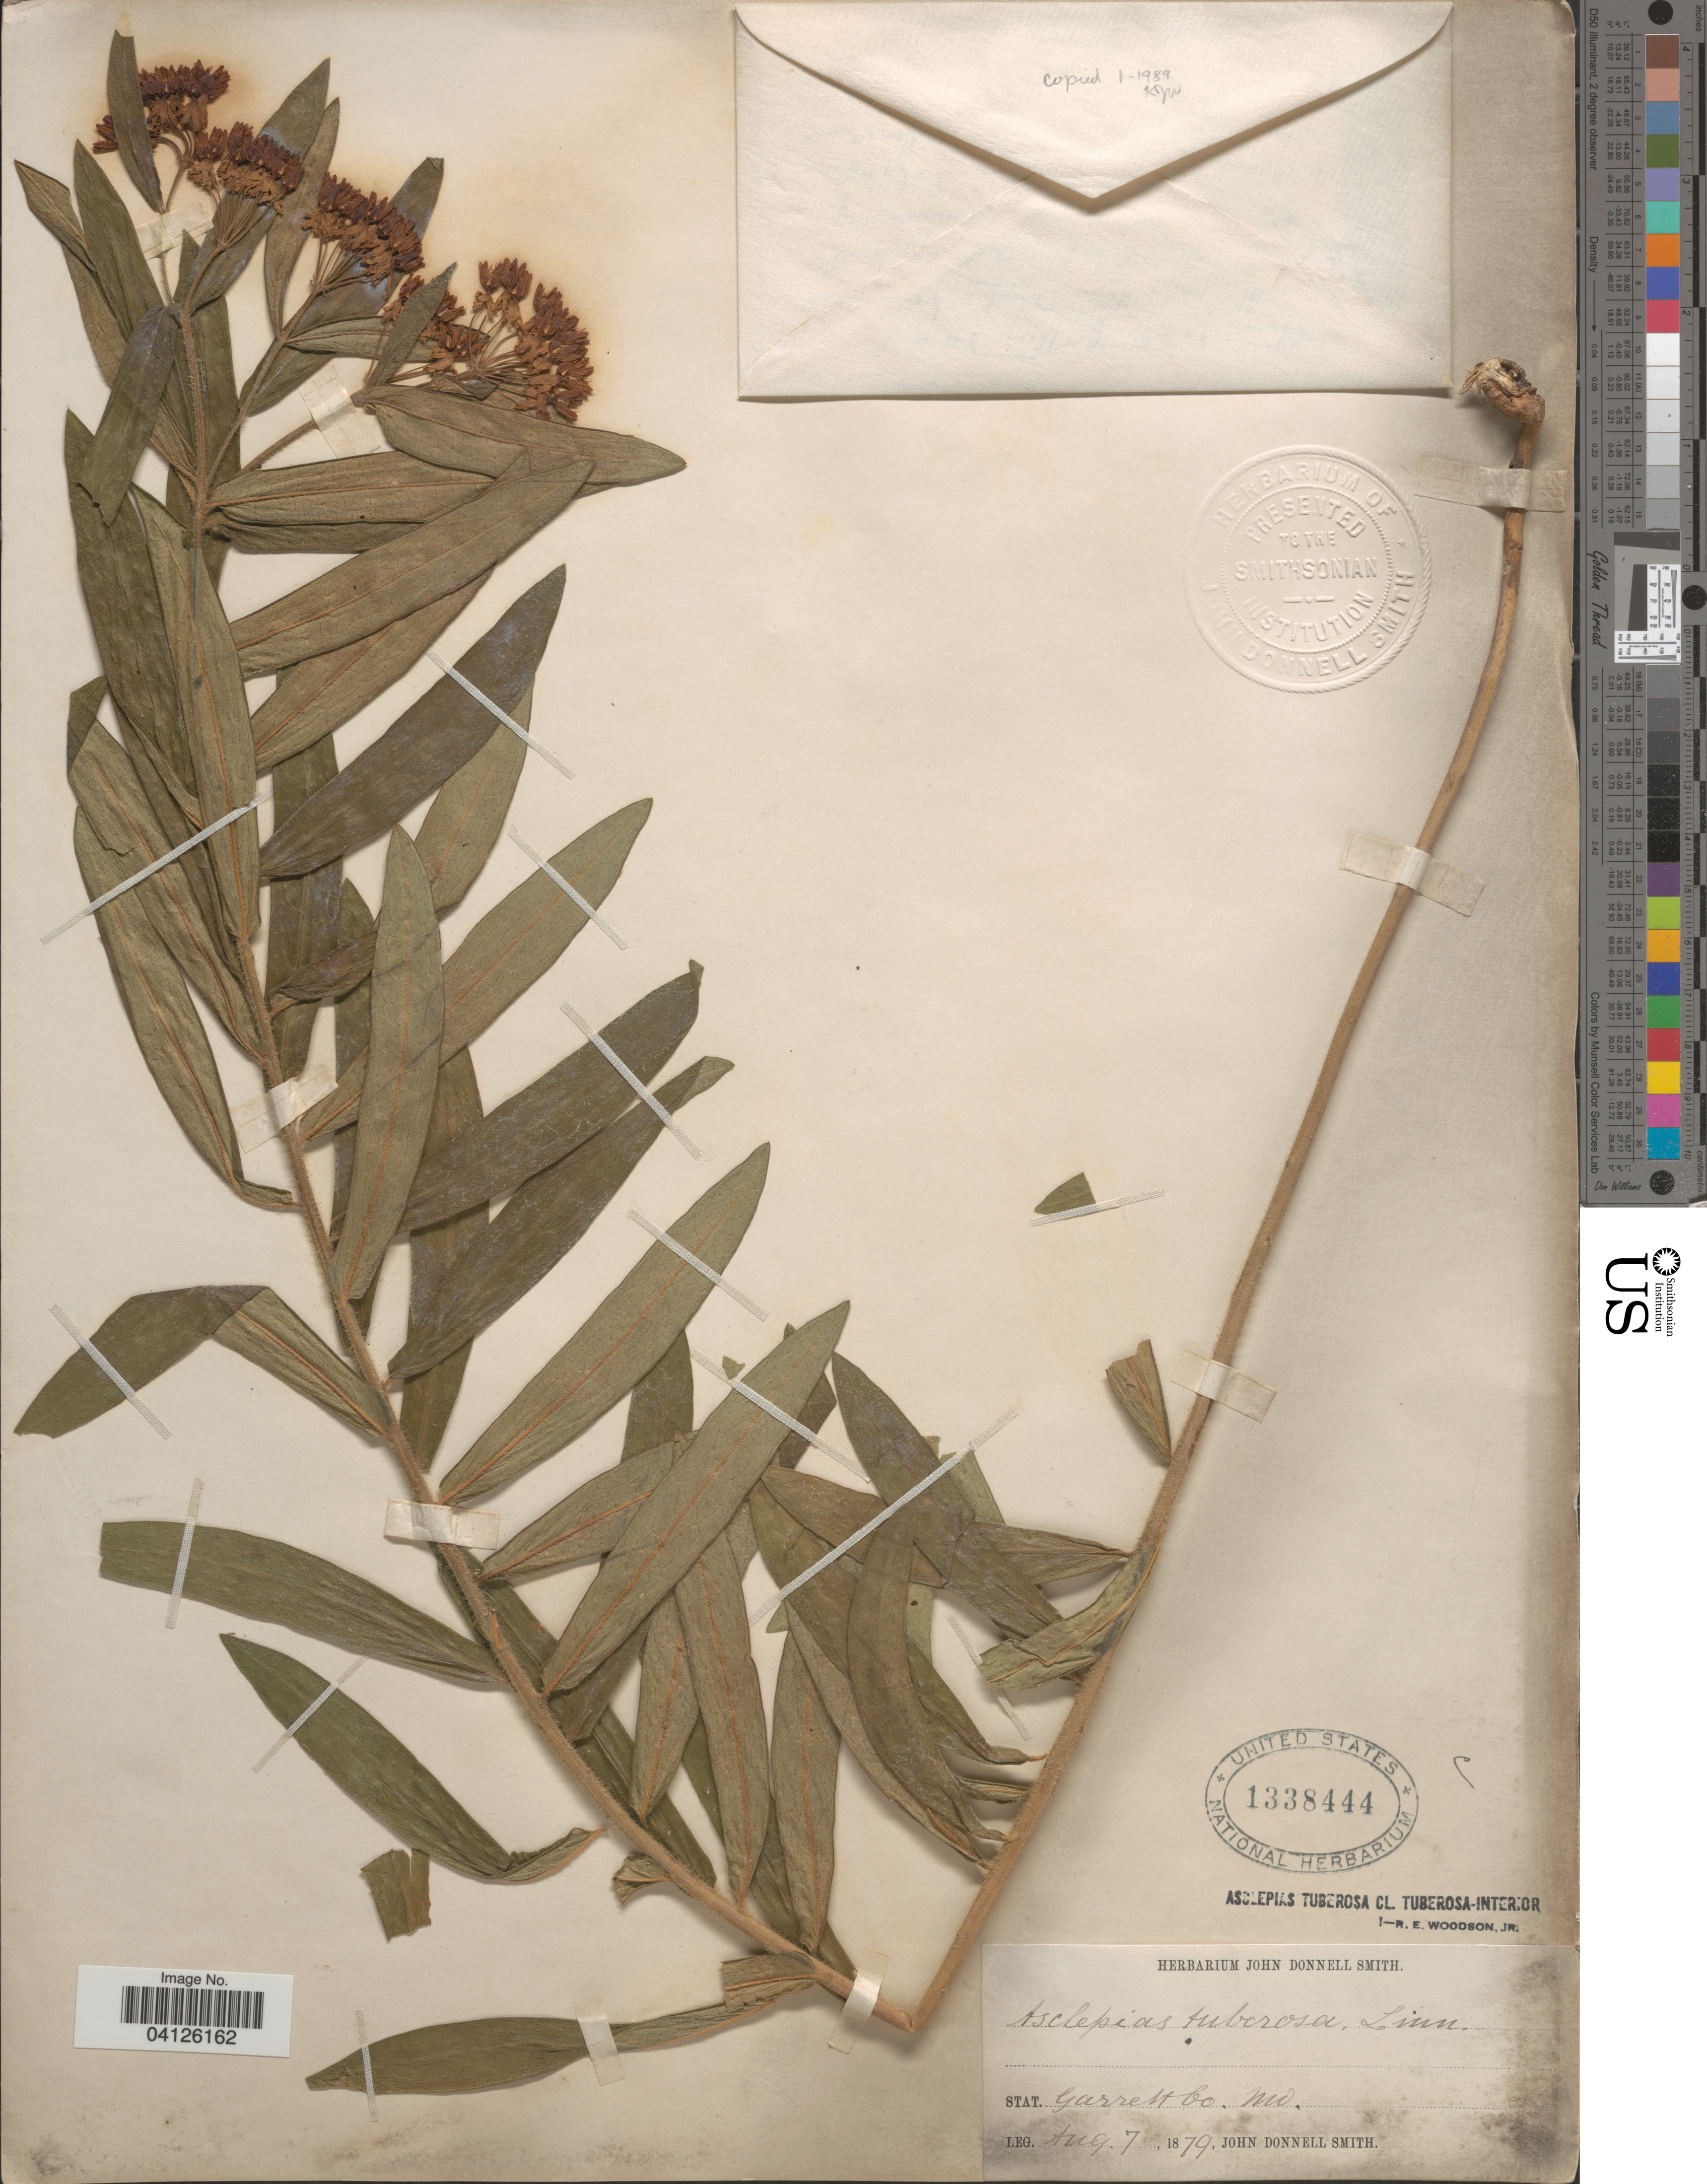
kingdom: Plantae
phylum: Tracheophyta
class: Magnoliopsida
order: Gentianales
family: Apocynaceae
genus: Asclepias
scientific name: Asclepias tuberosa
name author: L.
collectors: J. Donnell Smith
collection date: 1879-08-07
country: United States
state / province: Missouri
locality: Garrett Co.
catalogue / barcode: US 1338444